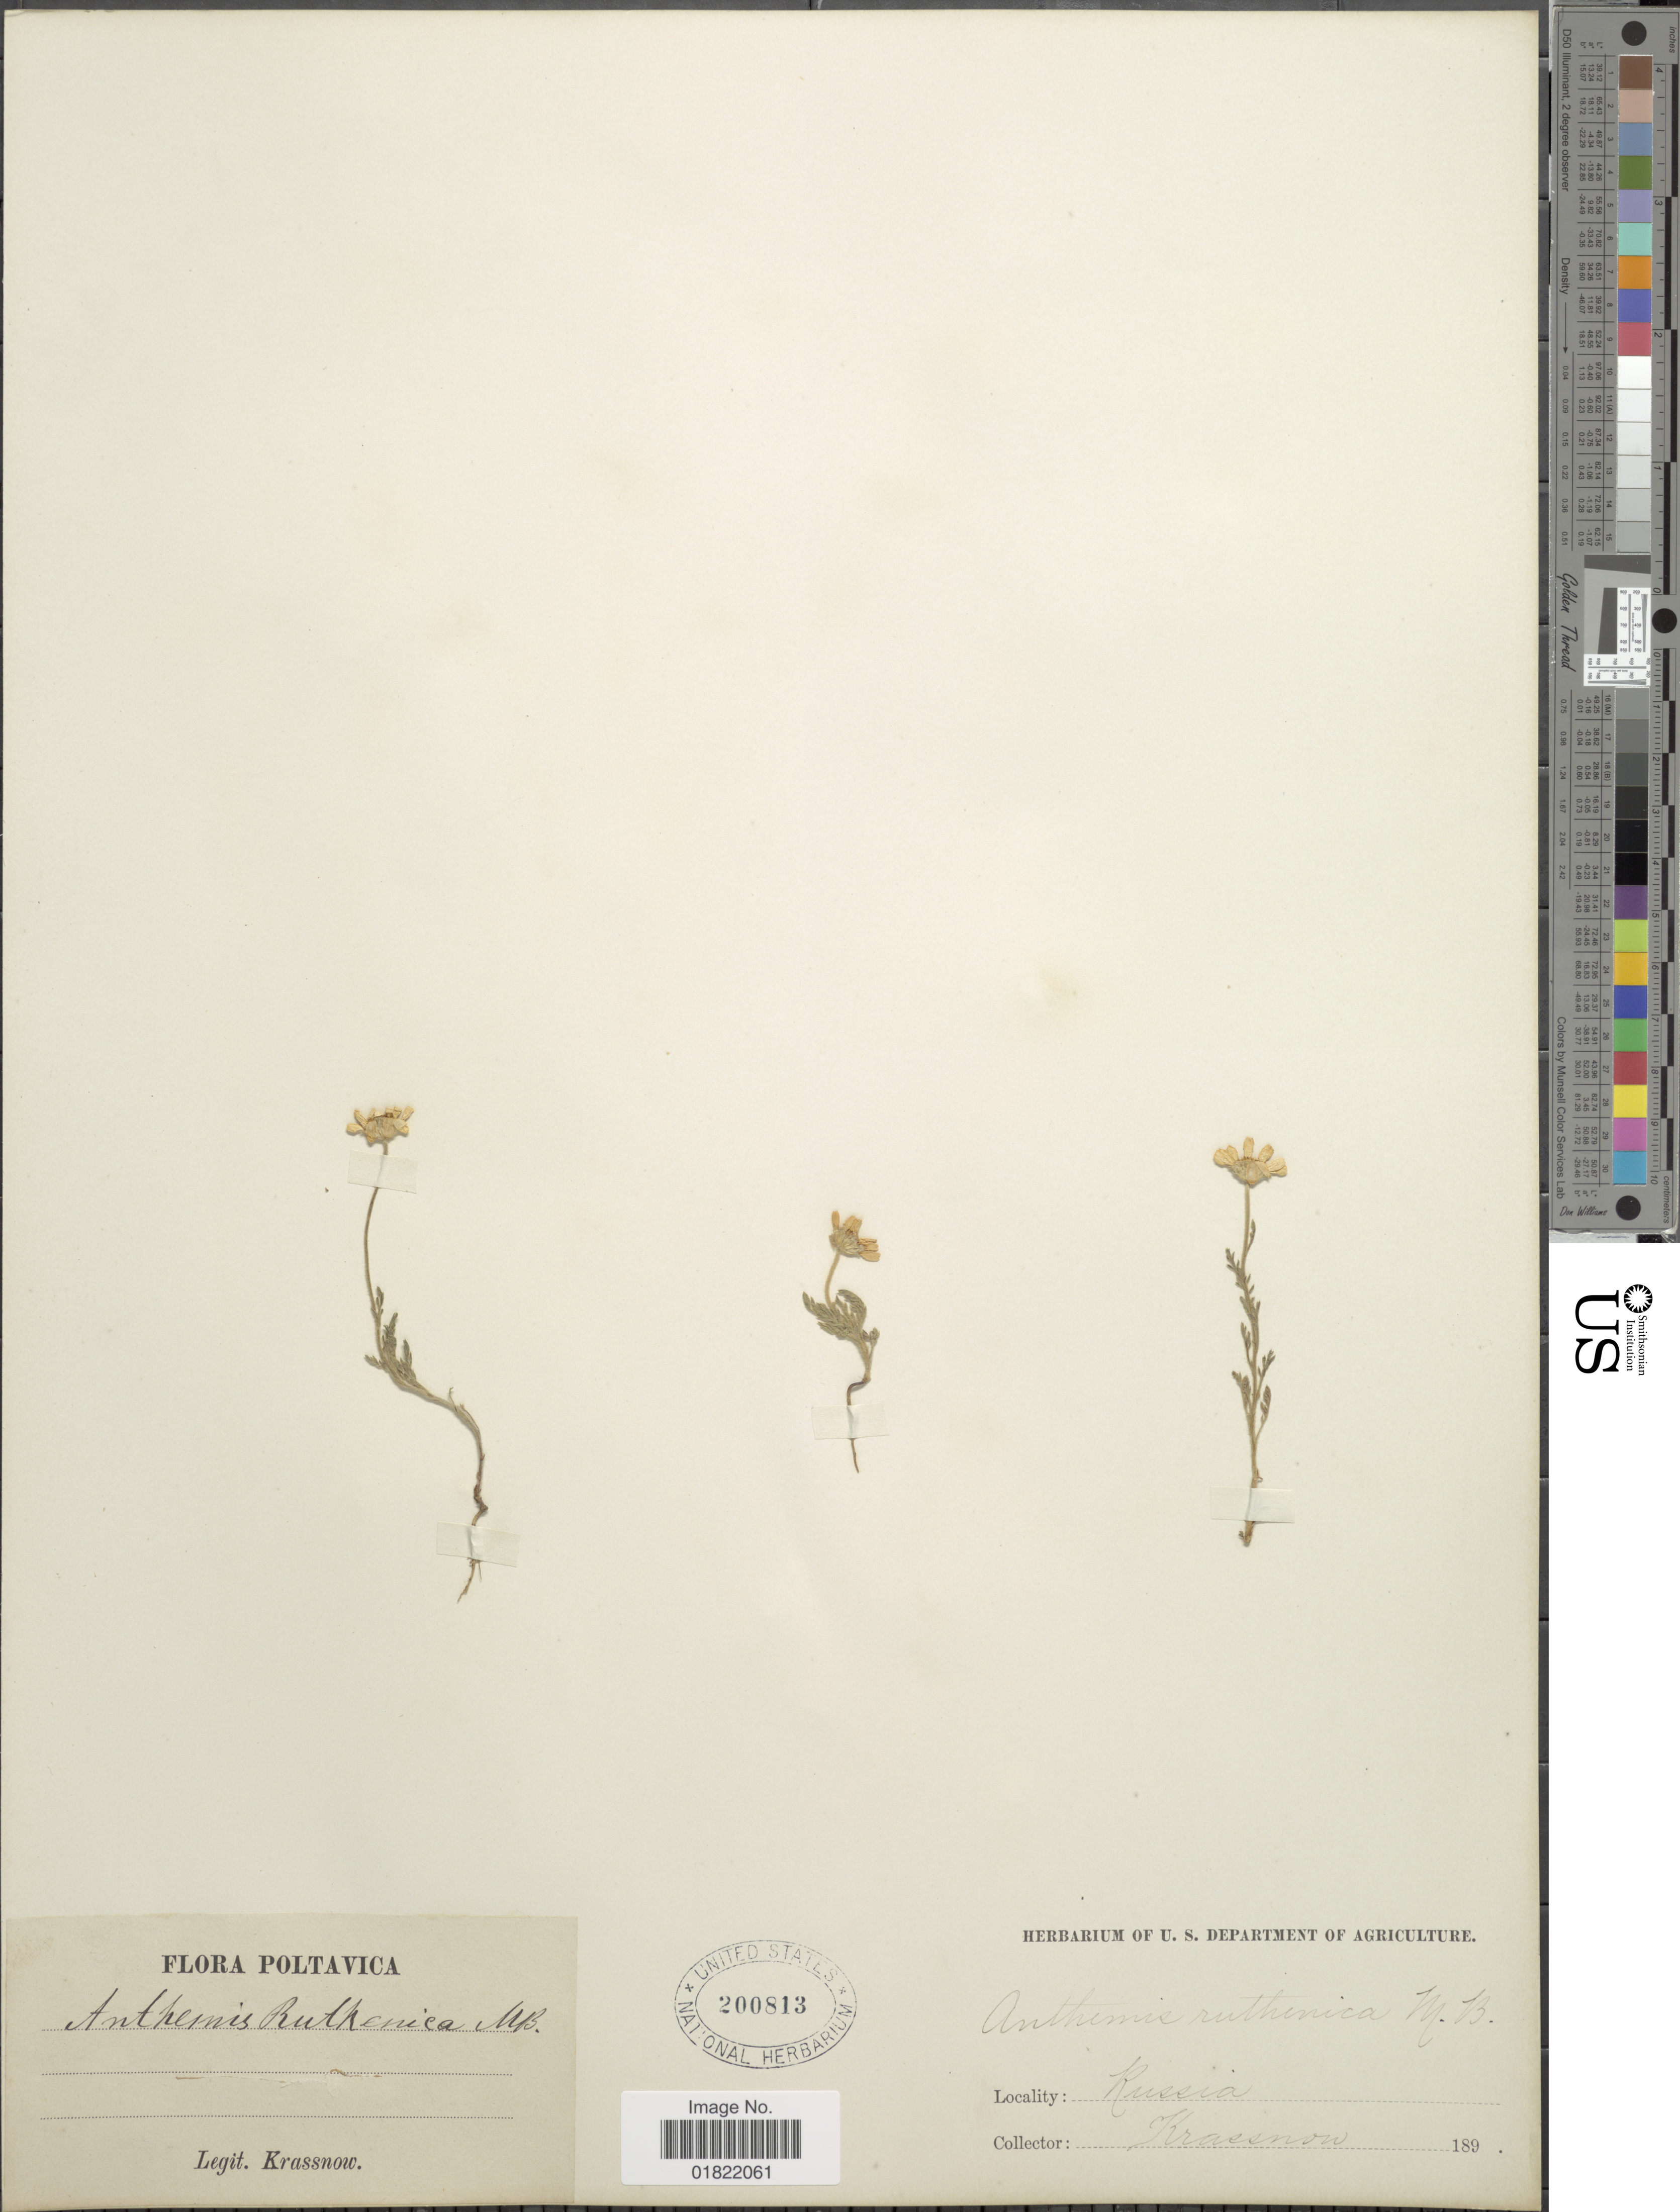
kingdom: Plantae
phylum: Tracheophyta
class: Magnoliopsida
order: Asterales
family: Asteraceae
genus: Anthemis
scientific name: Anthemis ruthenica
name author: M. Bieb.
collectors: -. Krassnow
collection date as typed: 189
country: Ukraine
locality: Poltavica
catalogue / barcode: US 200813